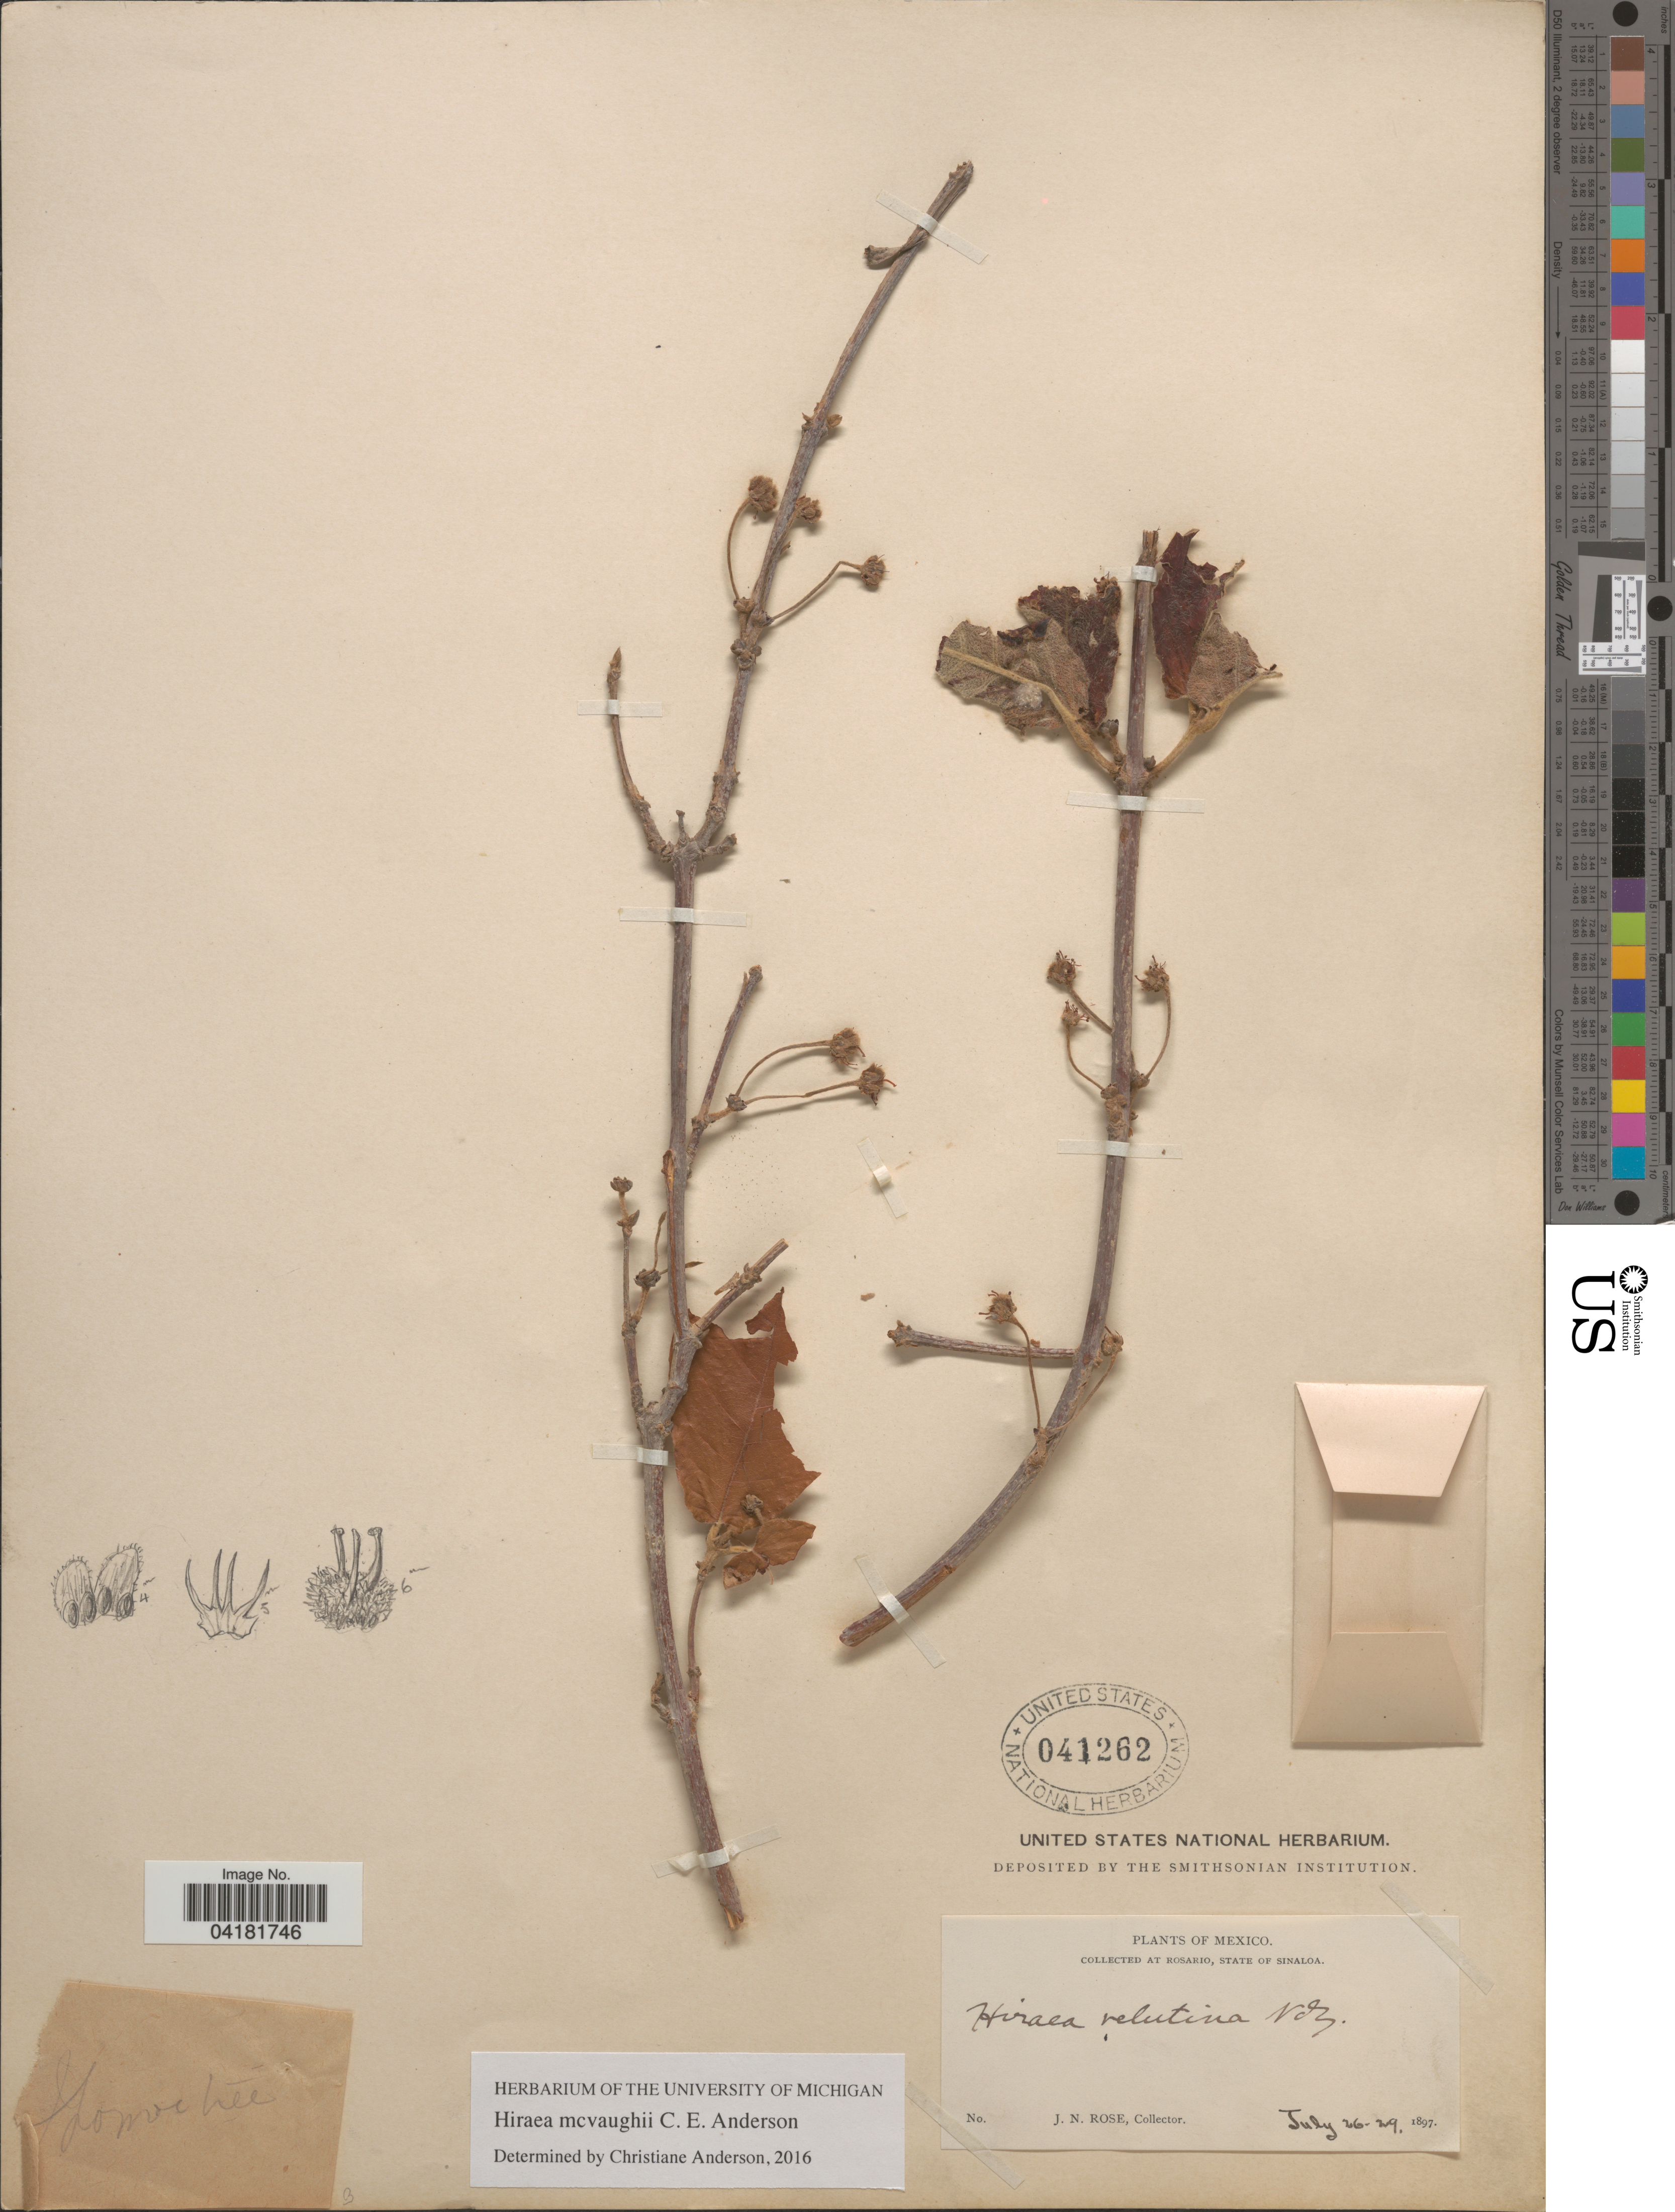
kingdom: Plantae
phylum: Tracheophyta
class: Magnoliopsida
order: Malpighiales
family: Malpighiaceae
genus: Hiraea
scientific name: Hiraea mcvaughii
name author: C.E. Anderson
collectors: J. N. Rose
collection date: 1897-07-26/1897-07-29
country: Mexico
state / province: Sinaloa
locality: Rosario.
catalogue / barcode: US 41262